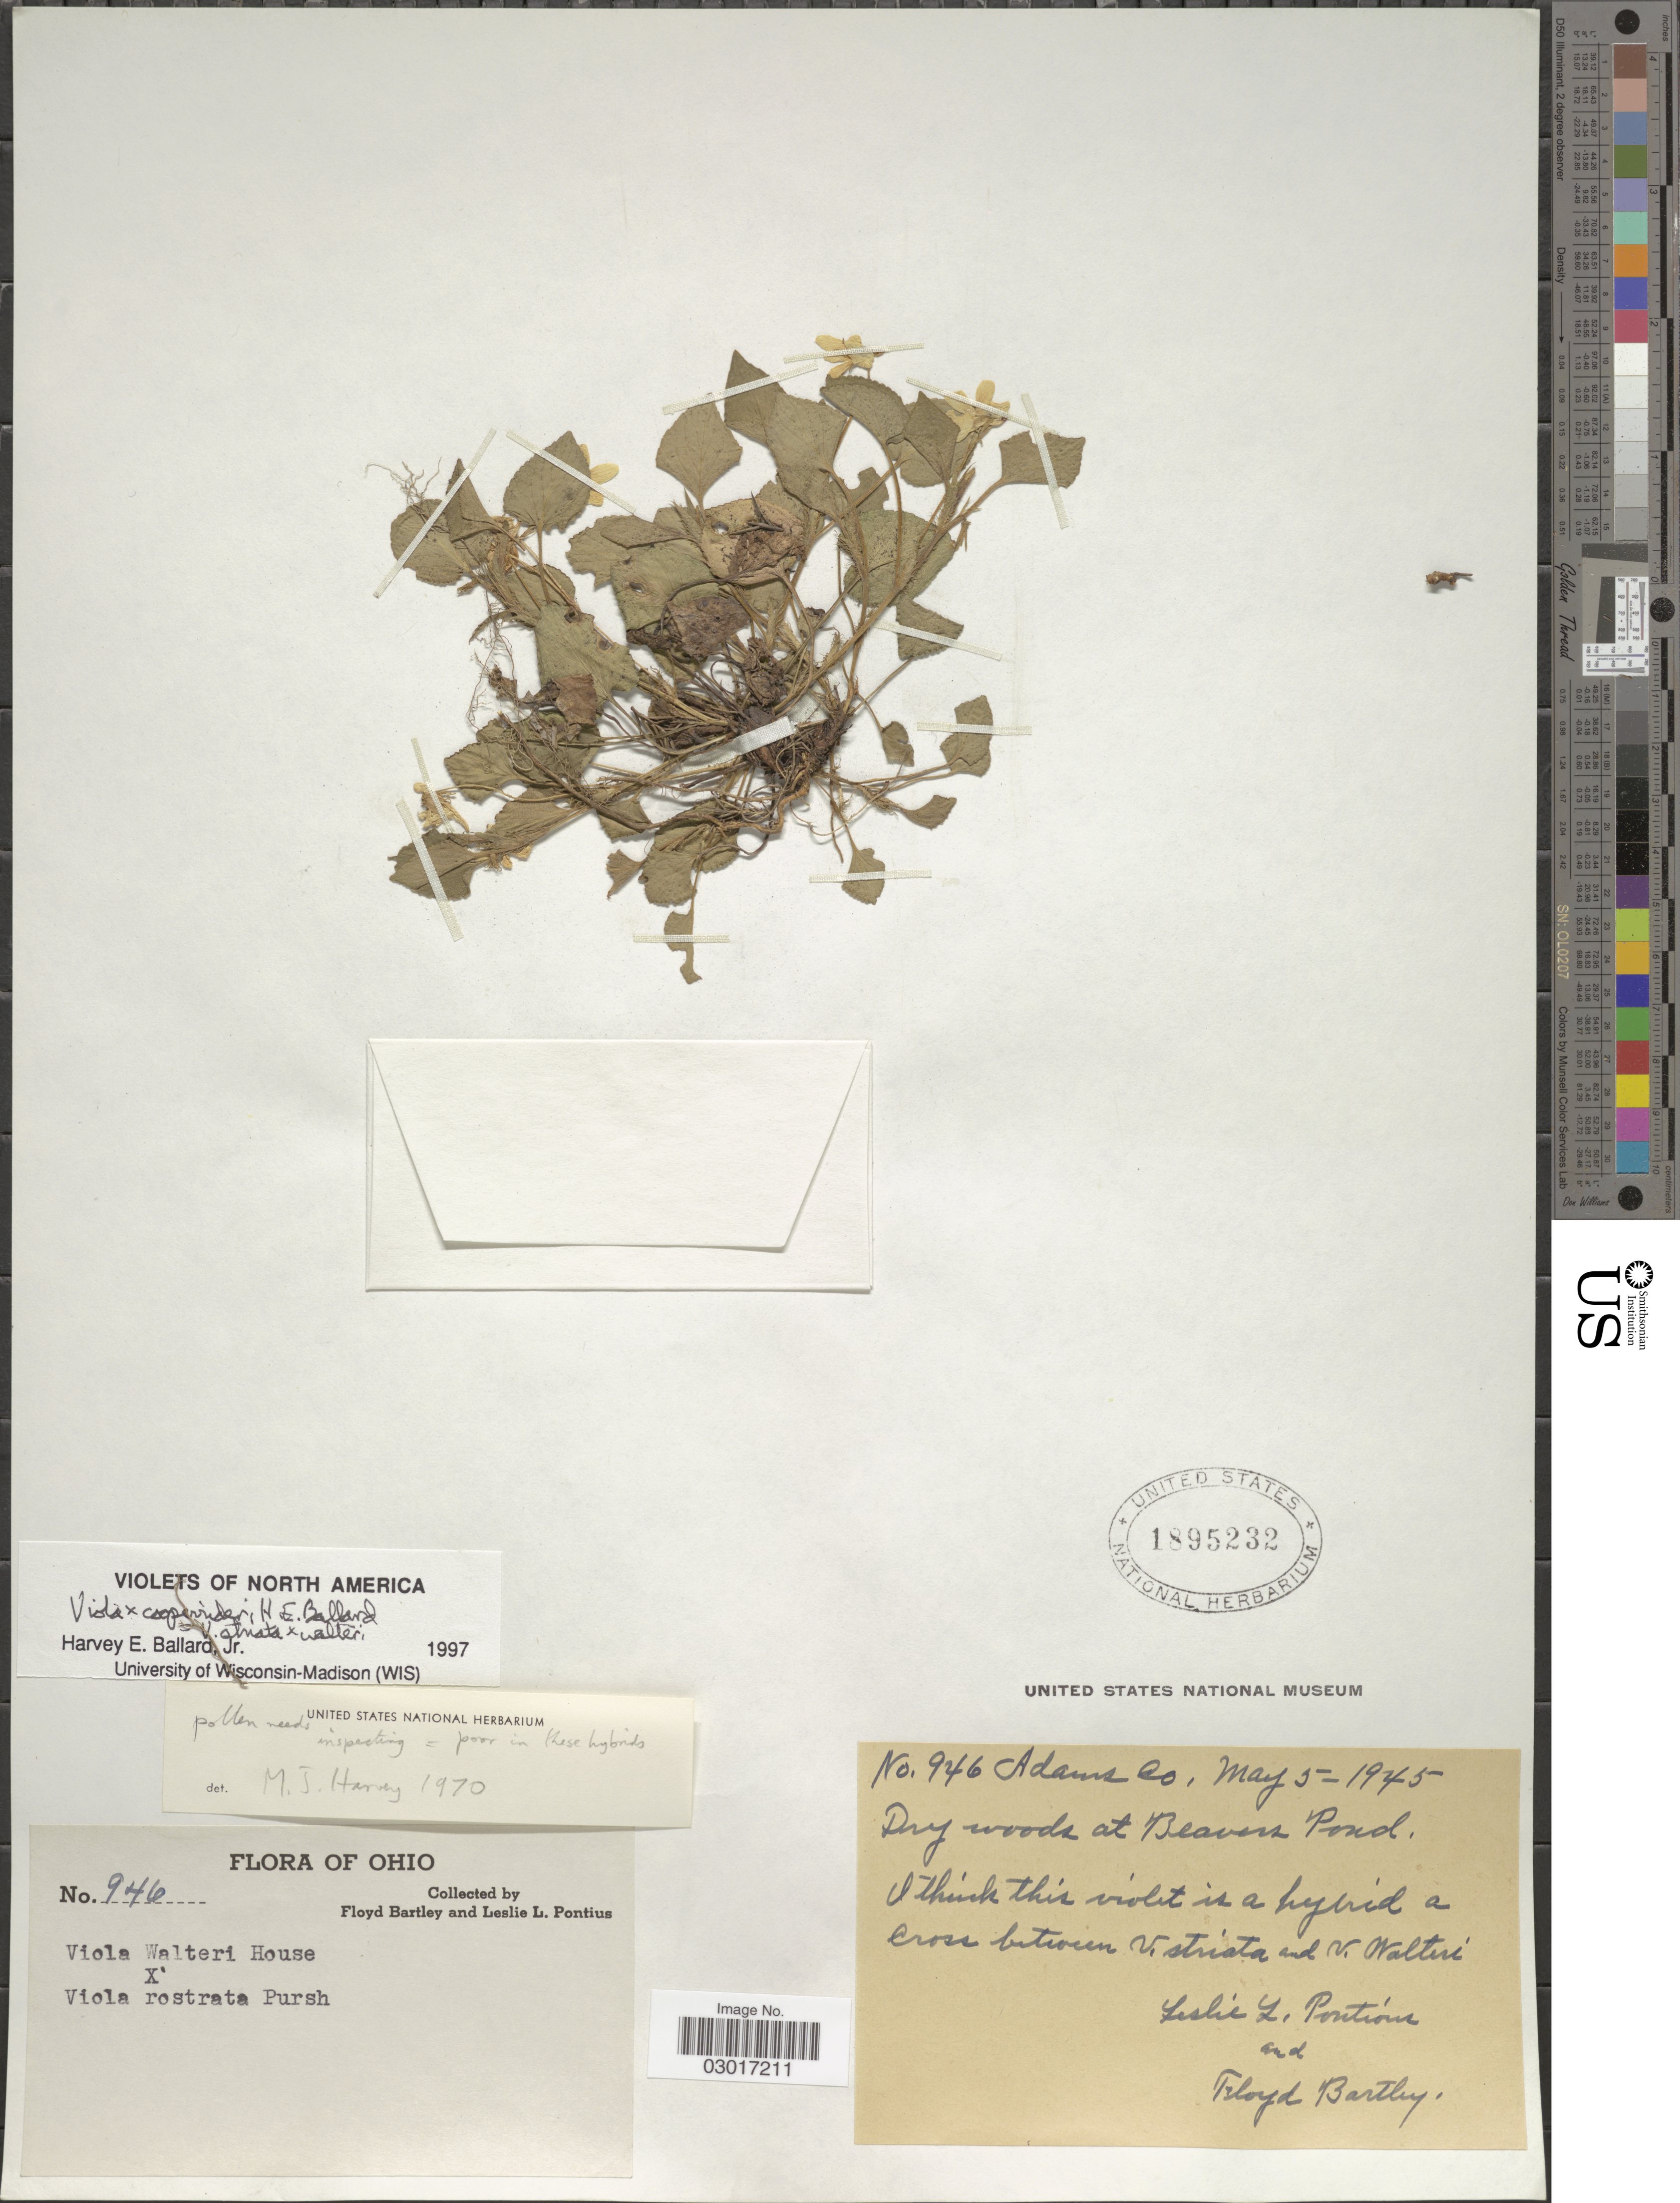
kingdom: Plantae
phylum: Tracheophyta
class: Magnoliopsida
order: Malpighiales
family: Violaceae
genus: Viola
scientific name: Viola striata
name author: Aiton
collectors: F. Bartley & L. Pontius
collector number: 946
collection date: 1945-05-05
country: United States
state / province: Ohio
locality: Adams Co. Dey woods at Beavers Pond.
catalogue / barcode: US 1895232